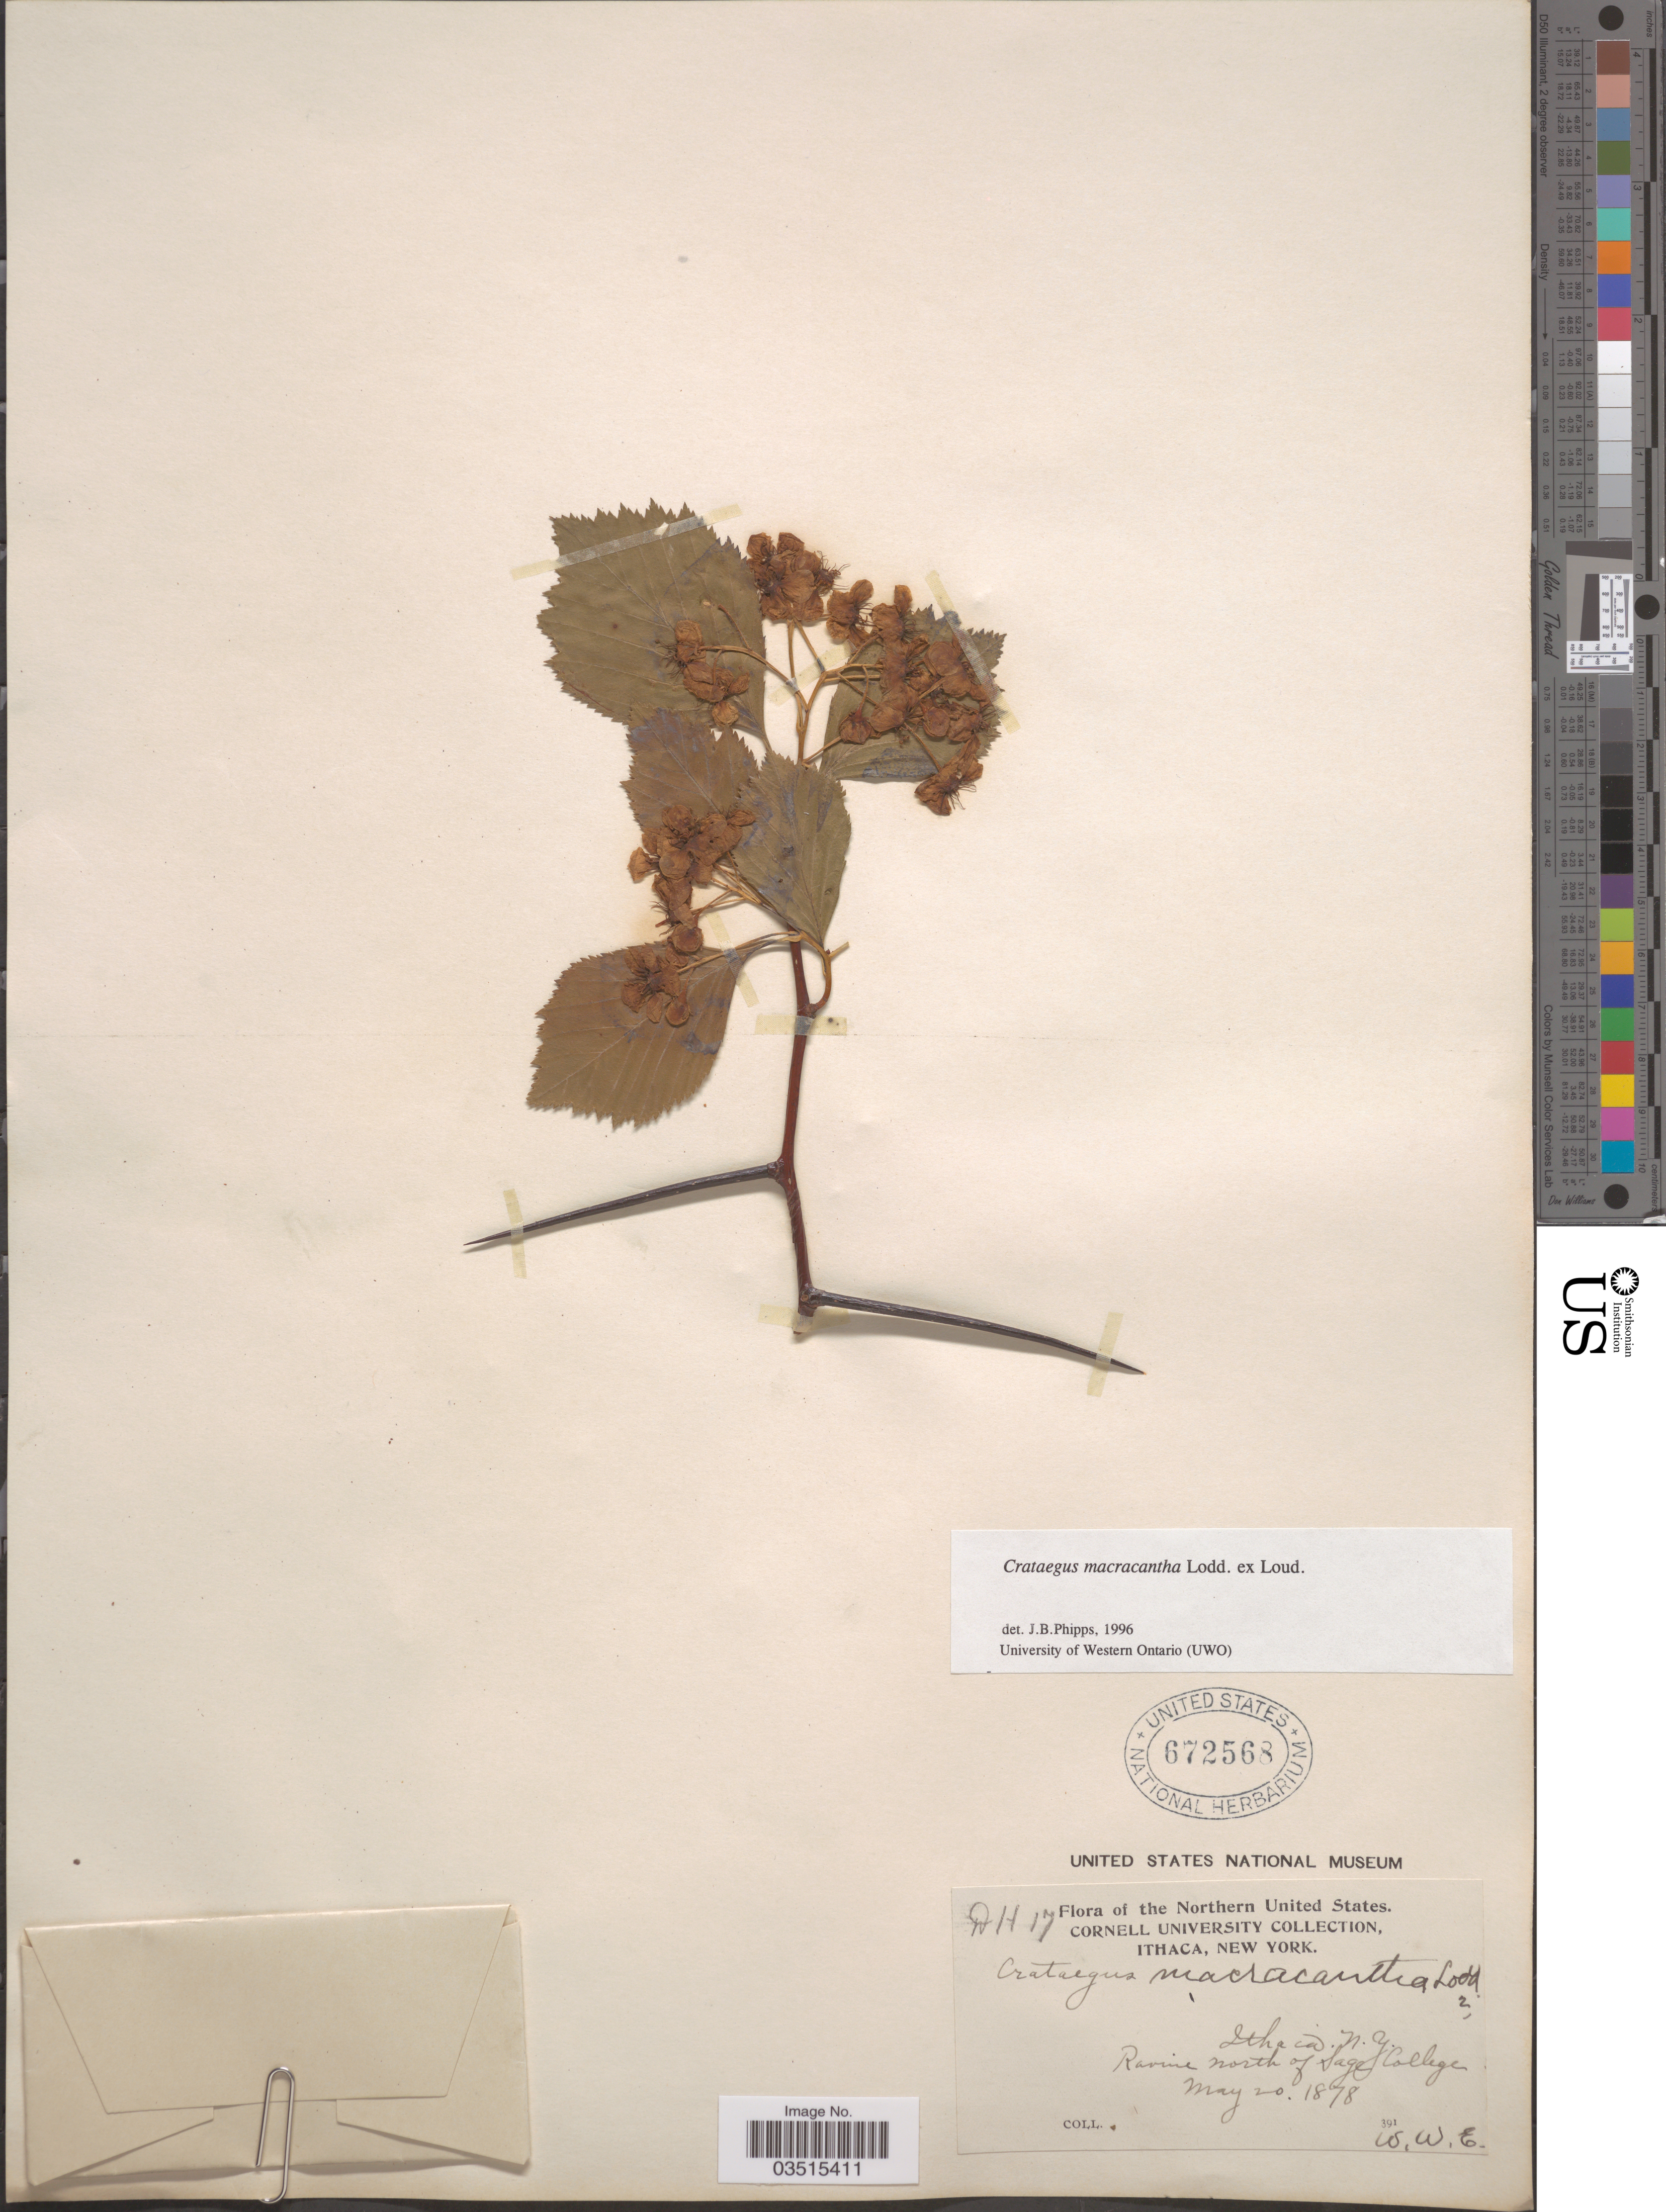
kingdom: Plantae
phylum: Tracheophyta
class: Magnoliopsida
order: Rosales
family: Rosaceae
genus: Crataegus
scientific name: Crataegus macracantha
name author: (Lindl.) Lodd. ex Loudon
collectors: W. W. E.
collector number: DH17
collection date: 1878-05-20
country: United States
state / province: New York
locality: The Northern United States. Ithaca. Ravine north of Sage College.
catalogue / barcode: US 672568